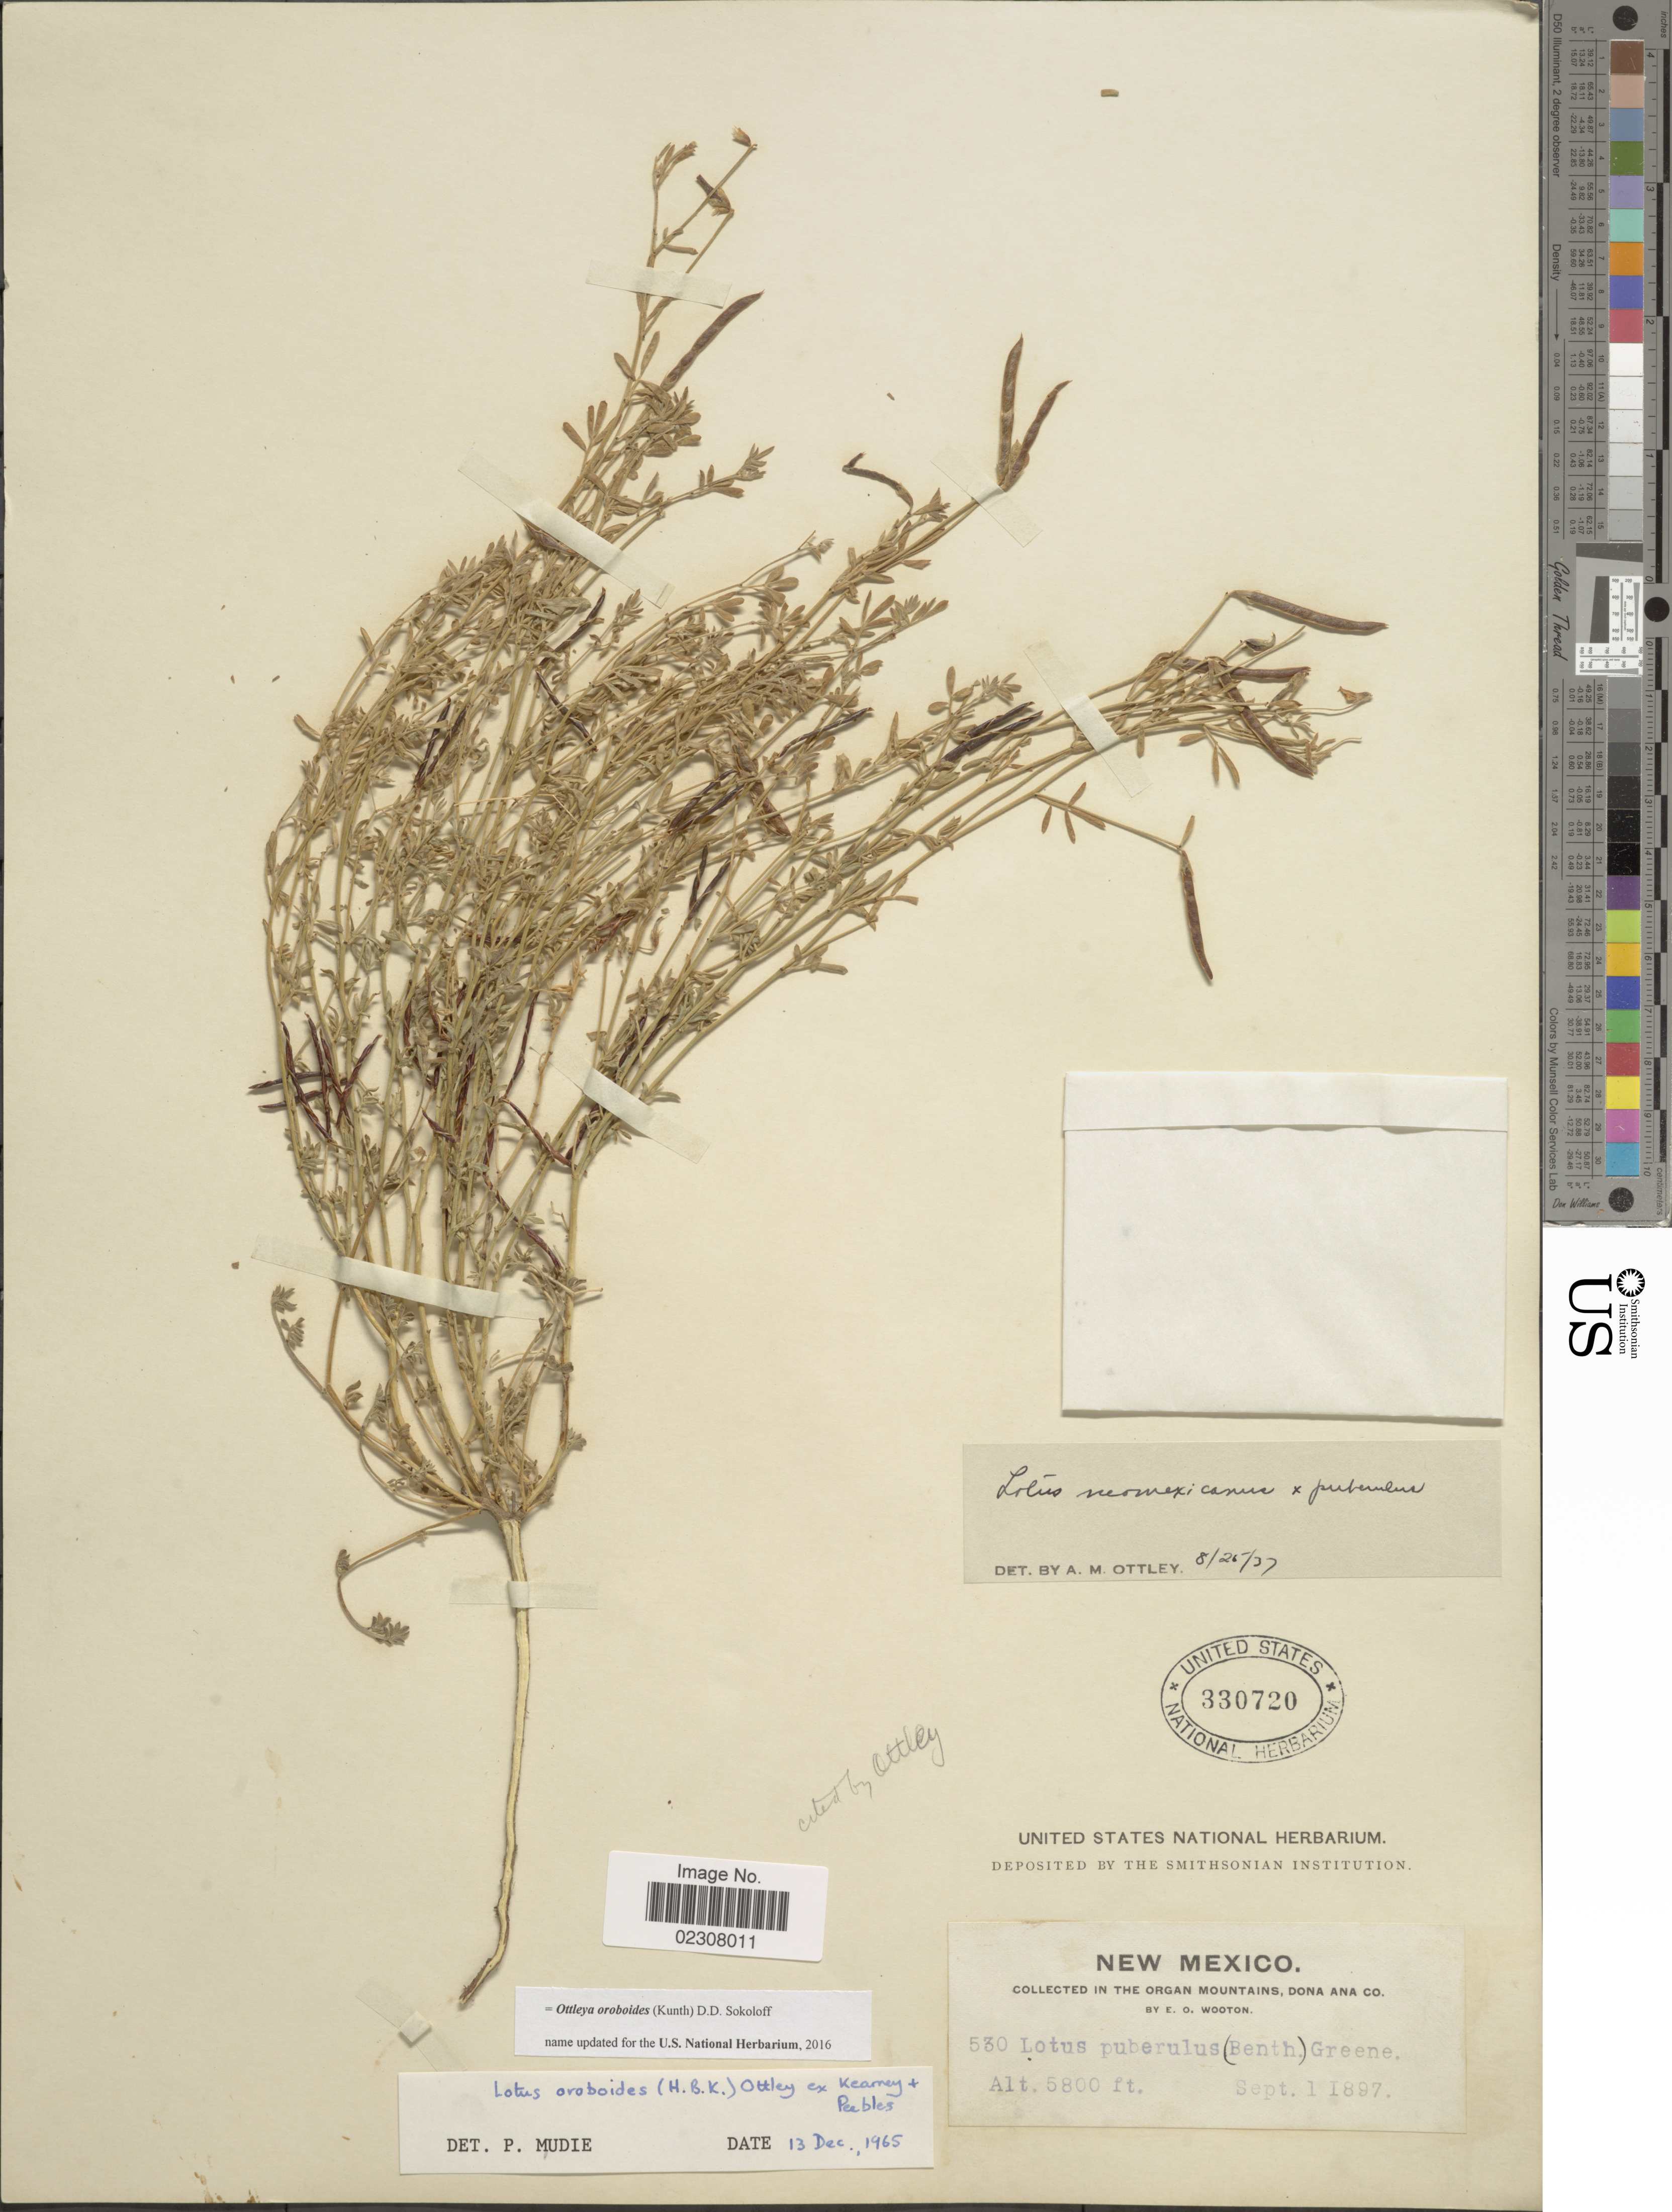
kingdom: Plantae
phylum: Tracheophyta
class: Magnoliopsida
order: Fabales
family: Fabaceae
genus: Ottleya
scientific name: Ottleya oroboides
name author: (Kunth) D.D. Sokoloff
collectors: E. O. Wooton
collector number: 530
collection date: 1897-09-01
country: United States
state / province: New Mexico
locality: In the Organ Mountains, Dona Ana Co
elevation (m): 1768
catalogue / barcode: US 330720